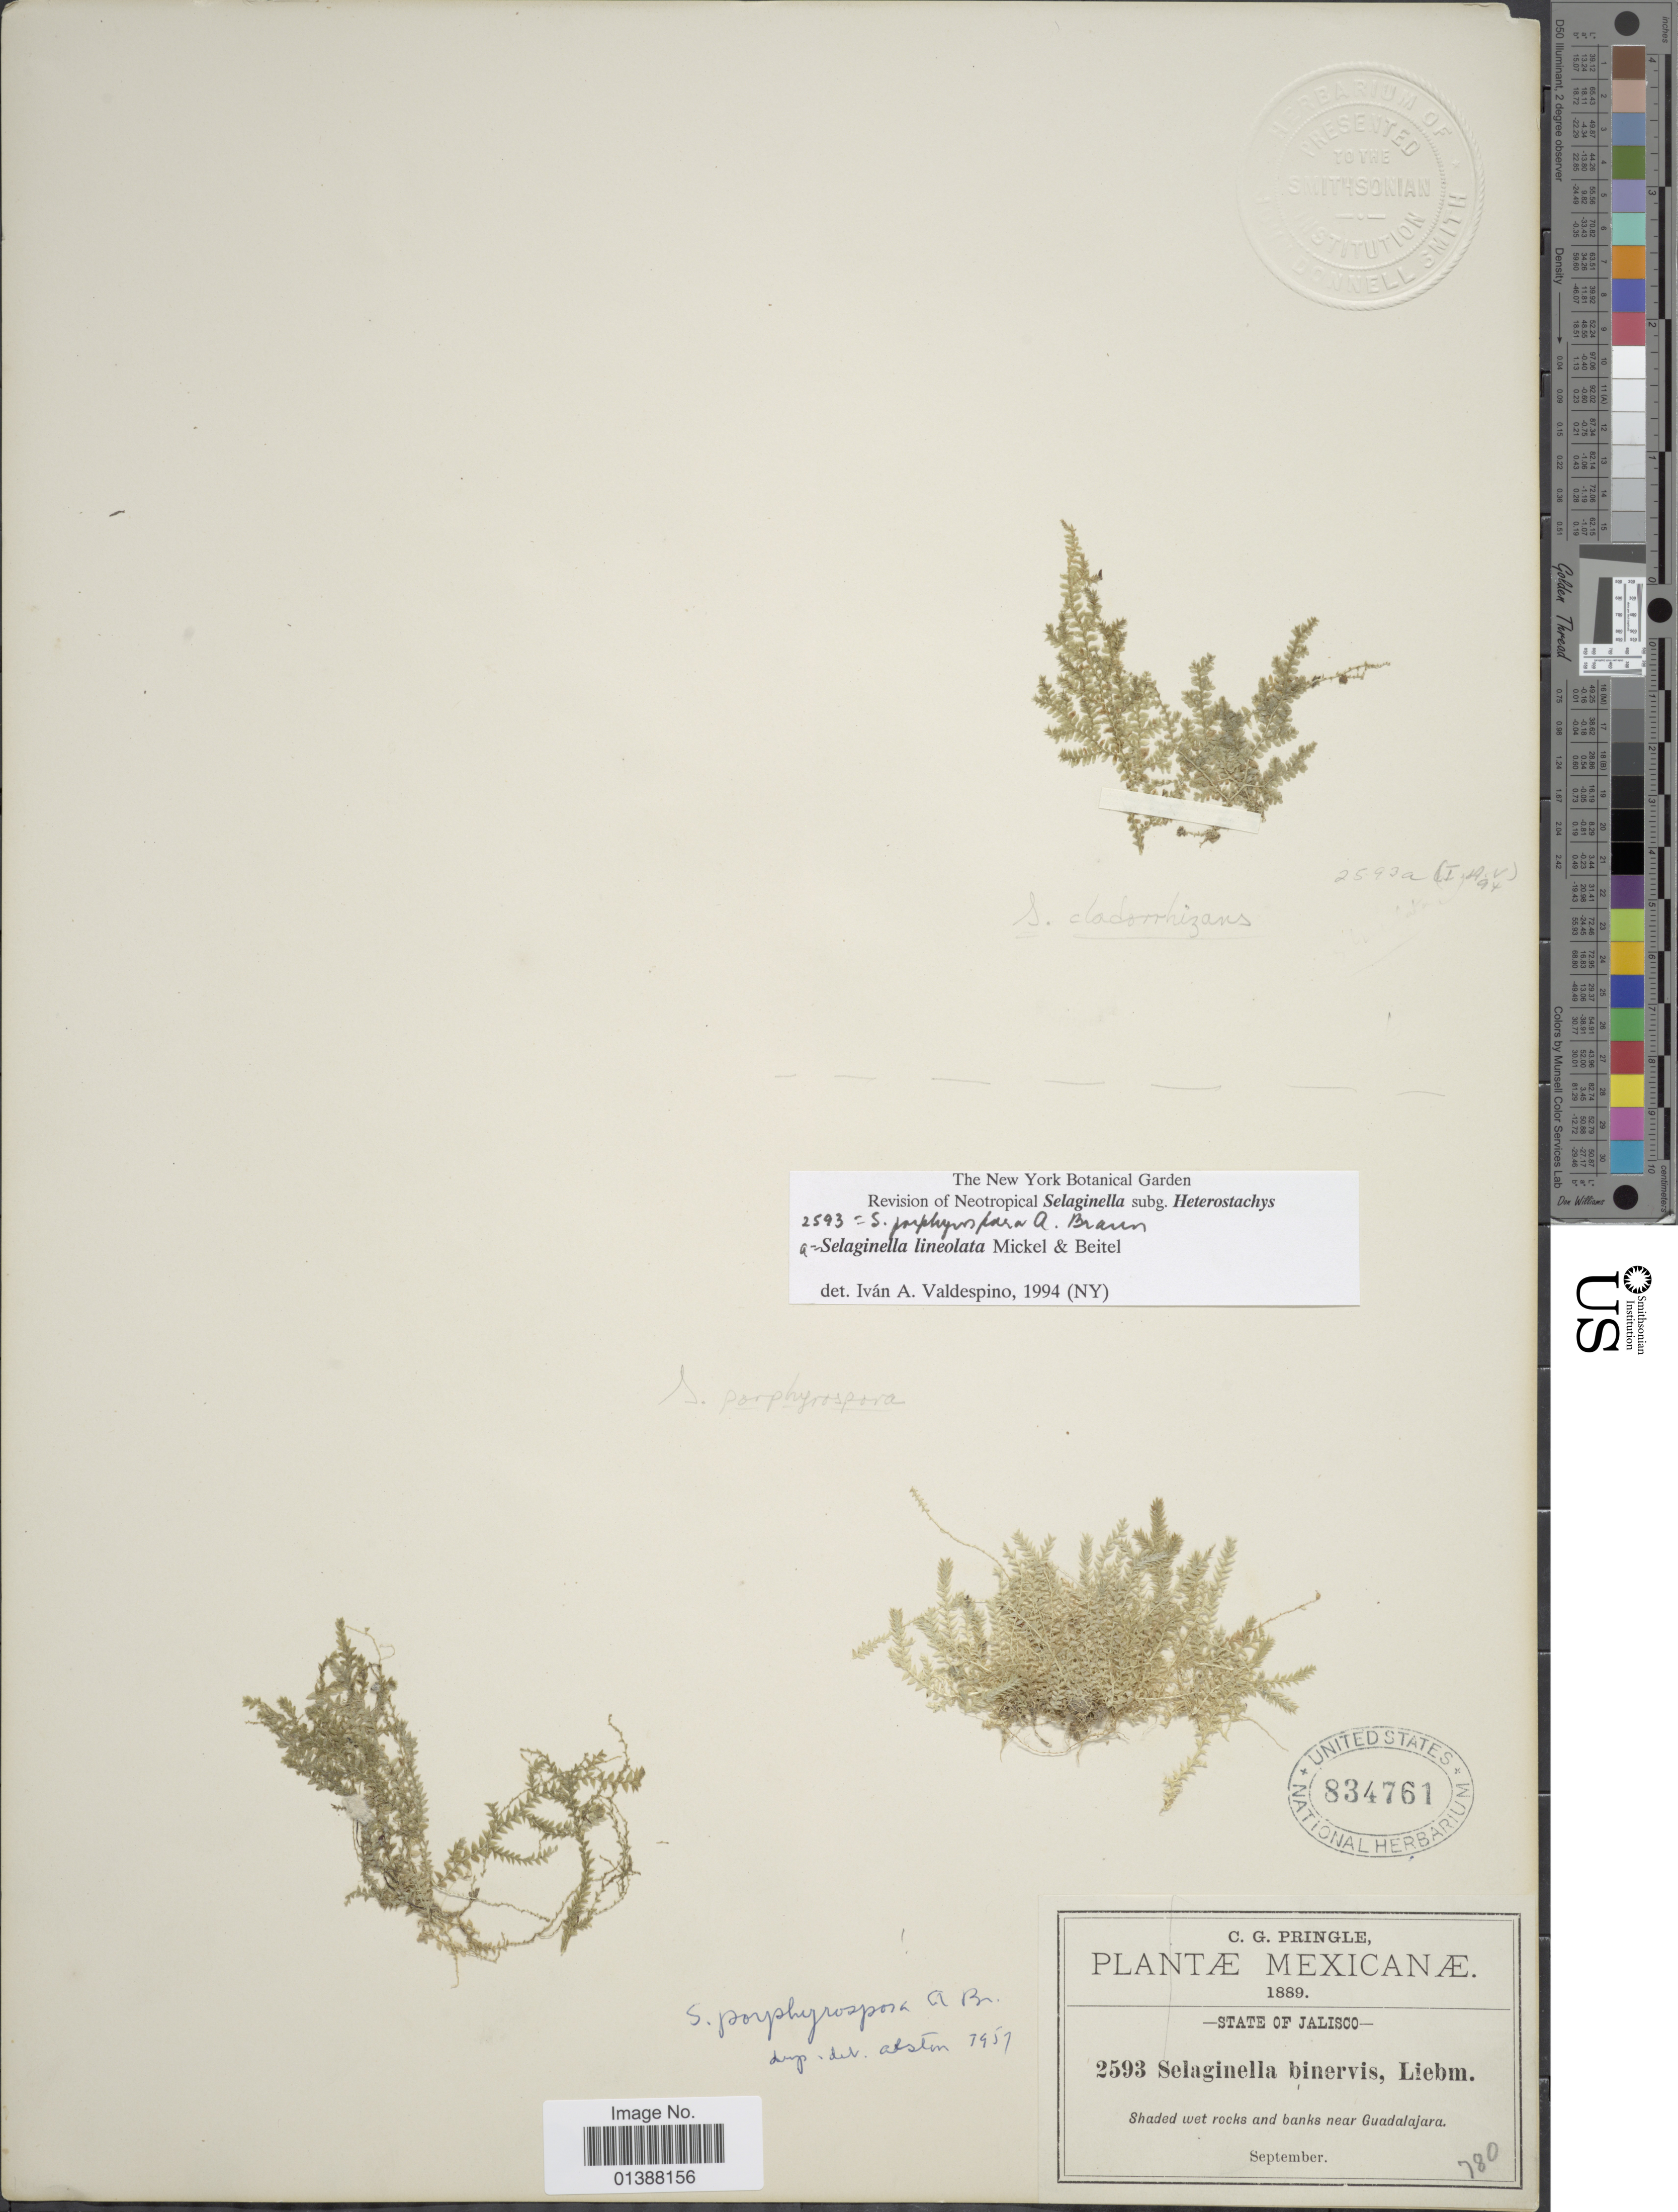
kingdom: Plantae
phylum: Tracheophyta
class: Lycopodiopsida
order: Selaginellales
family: Selaginellaceae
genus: Selaginella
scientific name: Selaginella lineolata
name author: Mickel & Beitel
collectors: C. G. Pringle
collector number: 2593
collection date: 1889-09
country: Mexico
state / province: Jalisco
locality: State of Jalisco, Shaded wet rocks and banks near Guadalajara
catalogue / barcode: US 834761